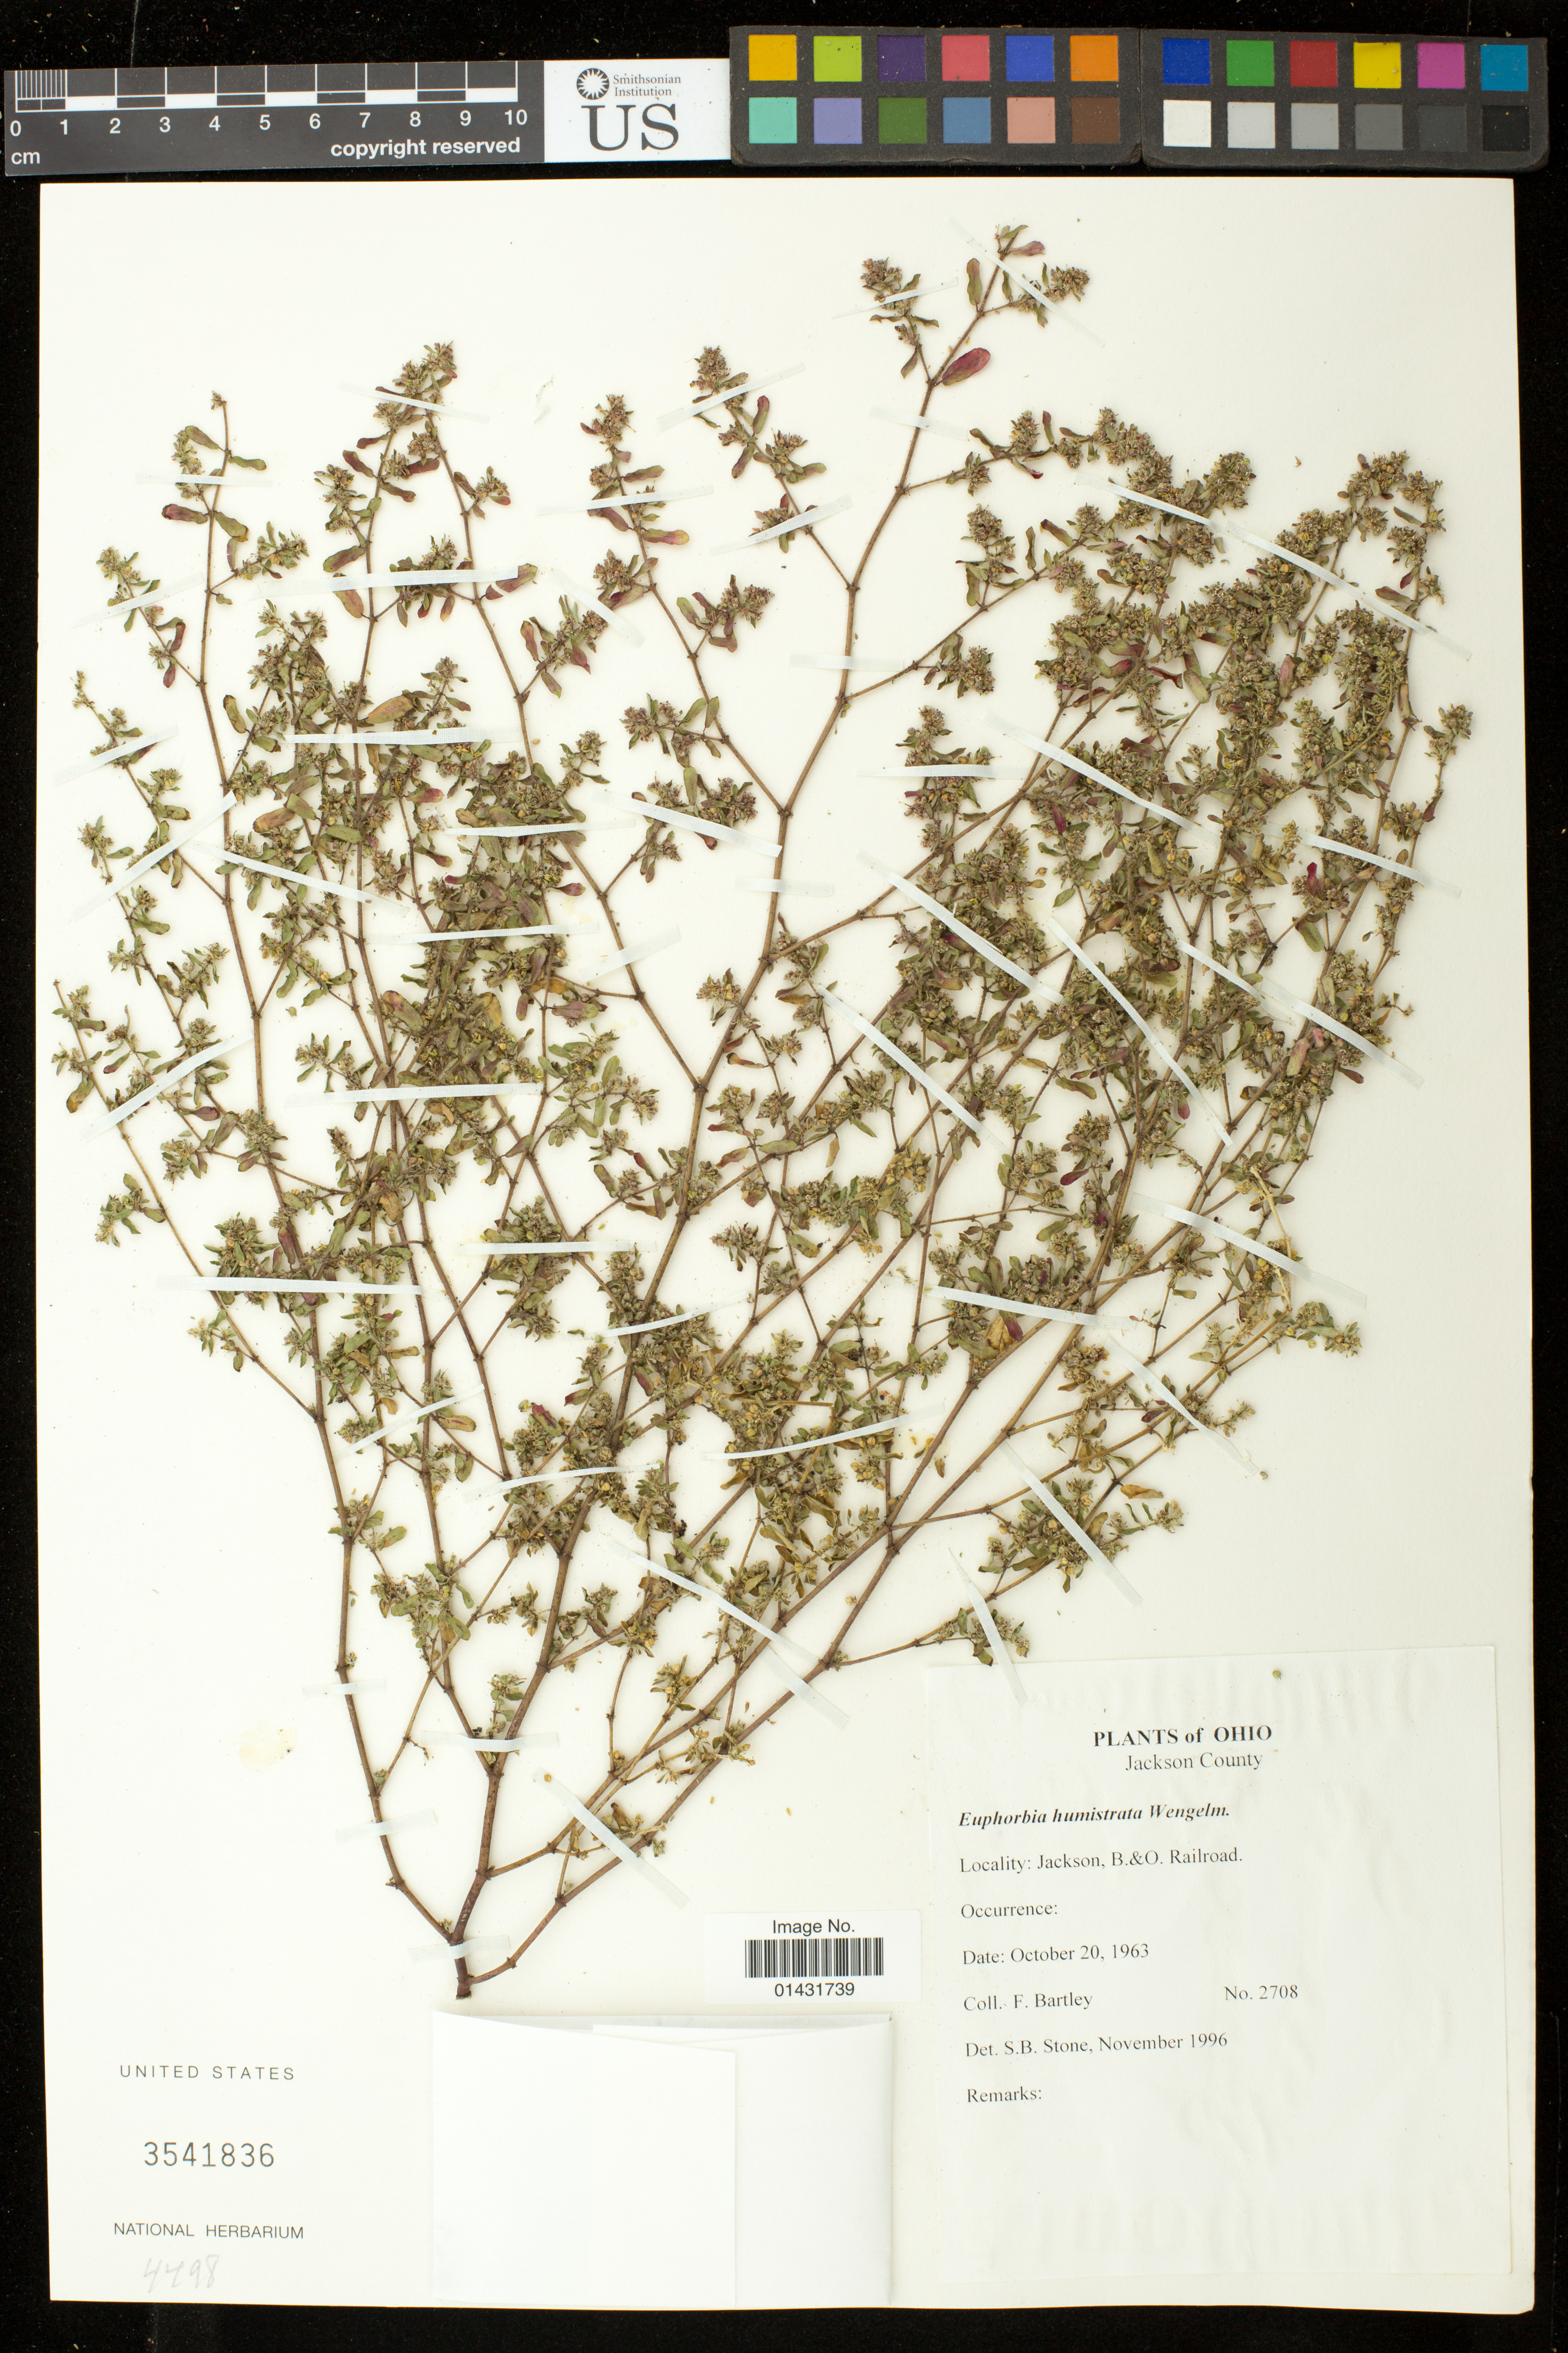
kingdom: Plantae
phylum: Tracheophyta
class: Magnoliopsida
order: Malpighiales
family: Euphorbiaceae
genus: Euphorbia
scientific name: Euphorbia humistrata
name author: Engelm. ex A. Gray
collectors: F. Bartley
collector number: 2708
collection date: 1963-10-20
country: United States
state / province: Ohio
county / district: Jackson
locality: Jackson, B.&O. Railroad.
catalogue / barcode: US 3541836